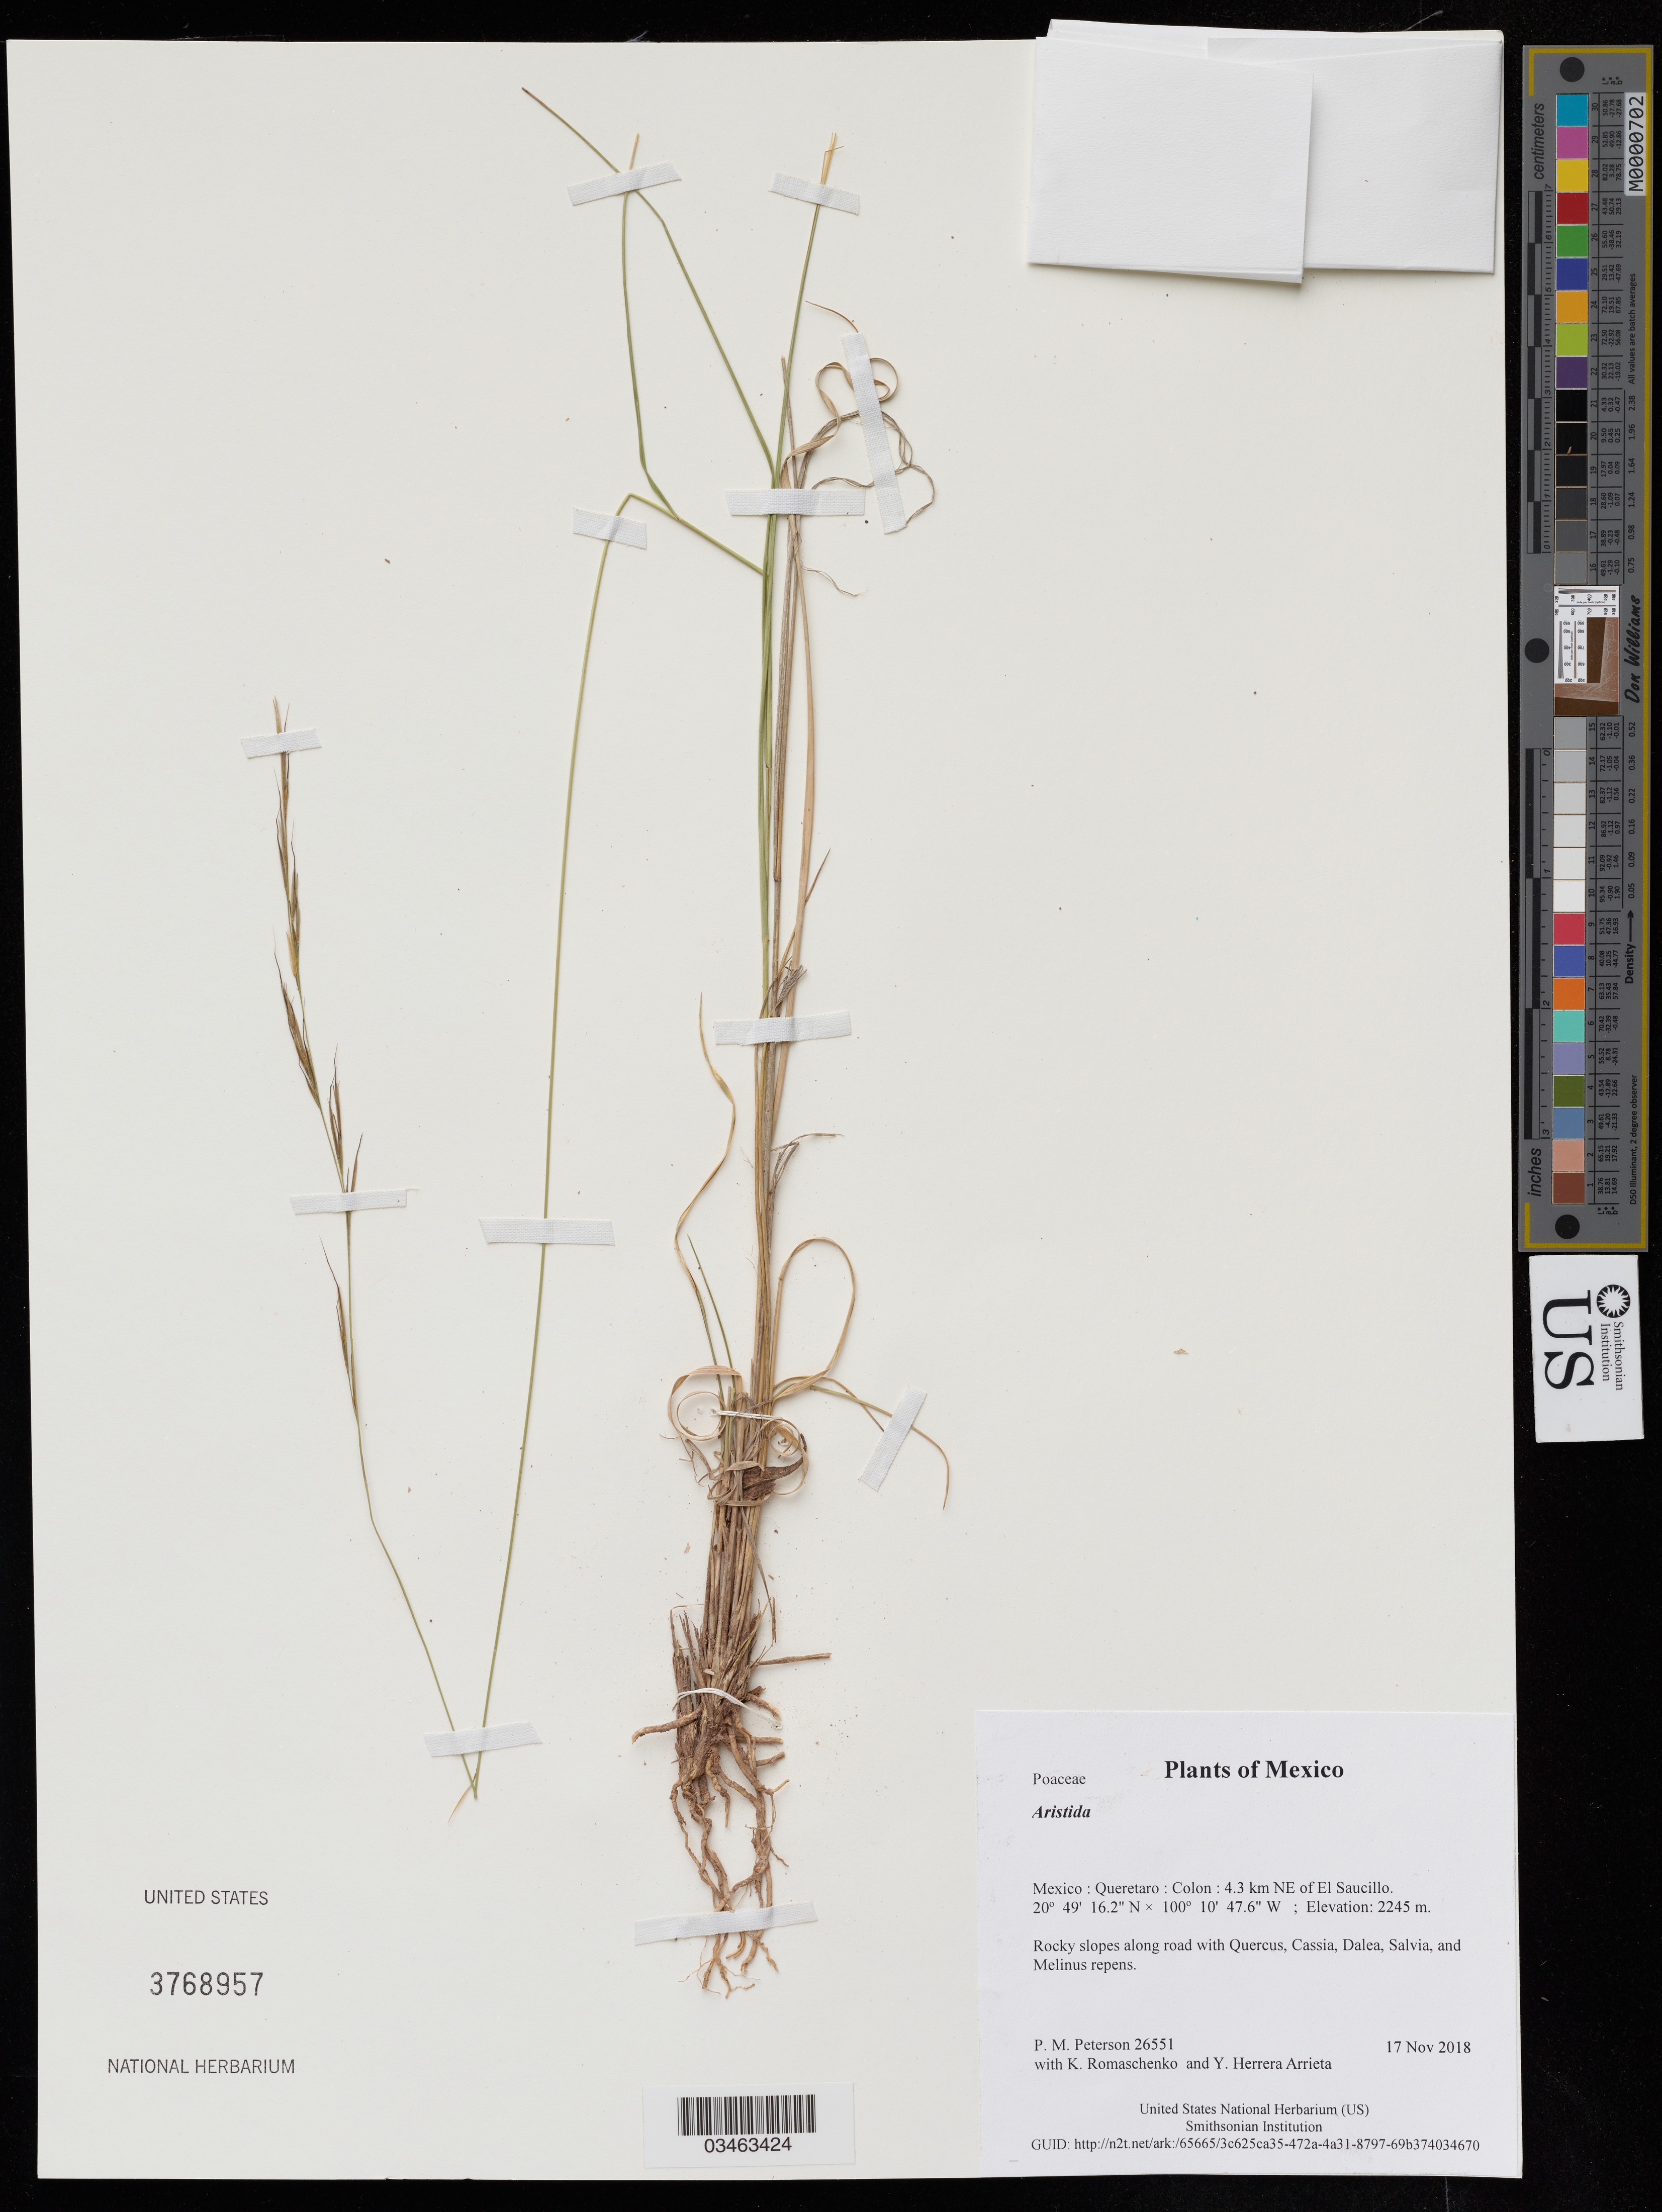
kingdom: Plantae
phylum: Tracheophyta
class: Liliopsida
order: Poales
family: Poaceae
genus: Aristida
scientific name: Aristida sp.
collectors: P. M. Peterson, K. Romaschenko & Y. Herrera Arrieta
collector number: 26551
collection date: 2018-11-17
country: Mexico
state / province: Queretaro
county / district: Colon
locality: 4.3 km NE of El Saucillo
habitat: Rocky slopes along road with Quercus, Cassia, Dalea, Salvia, and Melinus repens.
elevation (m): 2245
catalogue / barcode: US 3768957